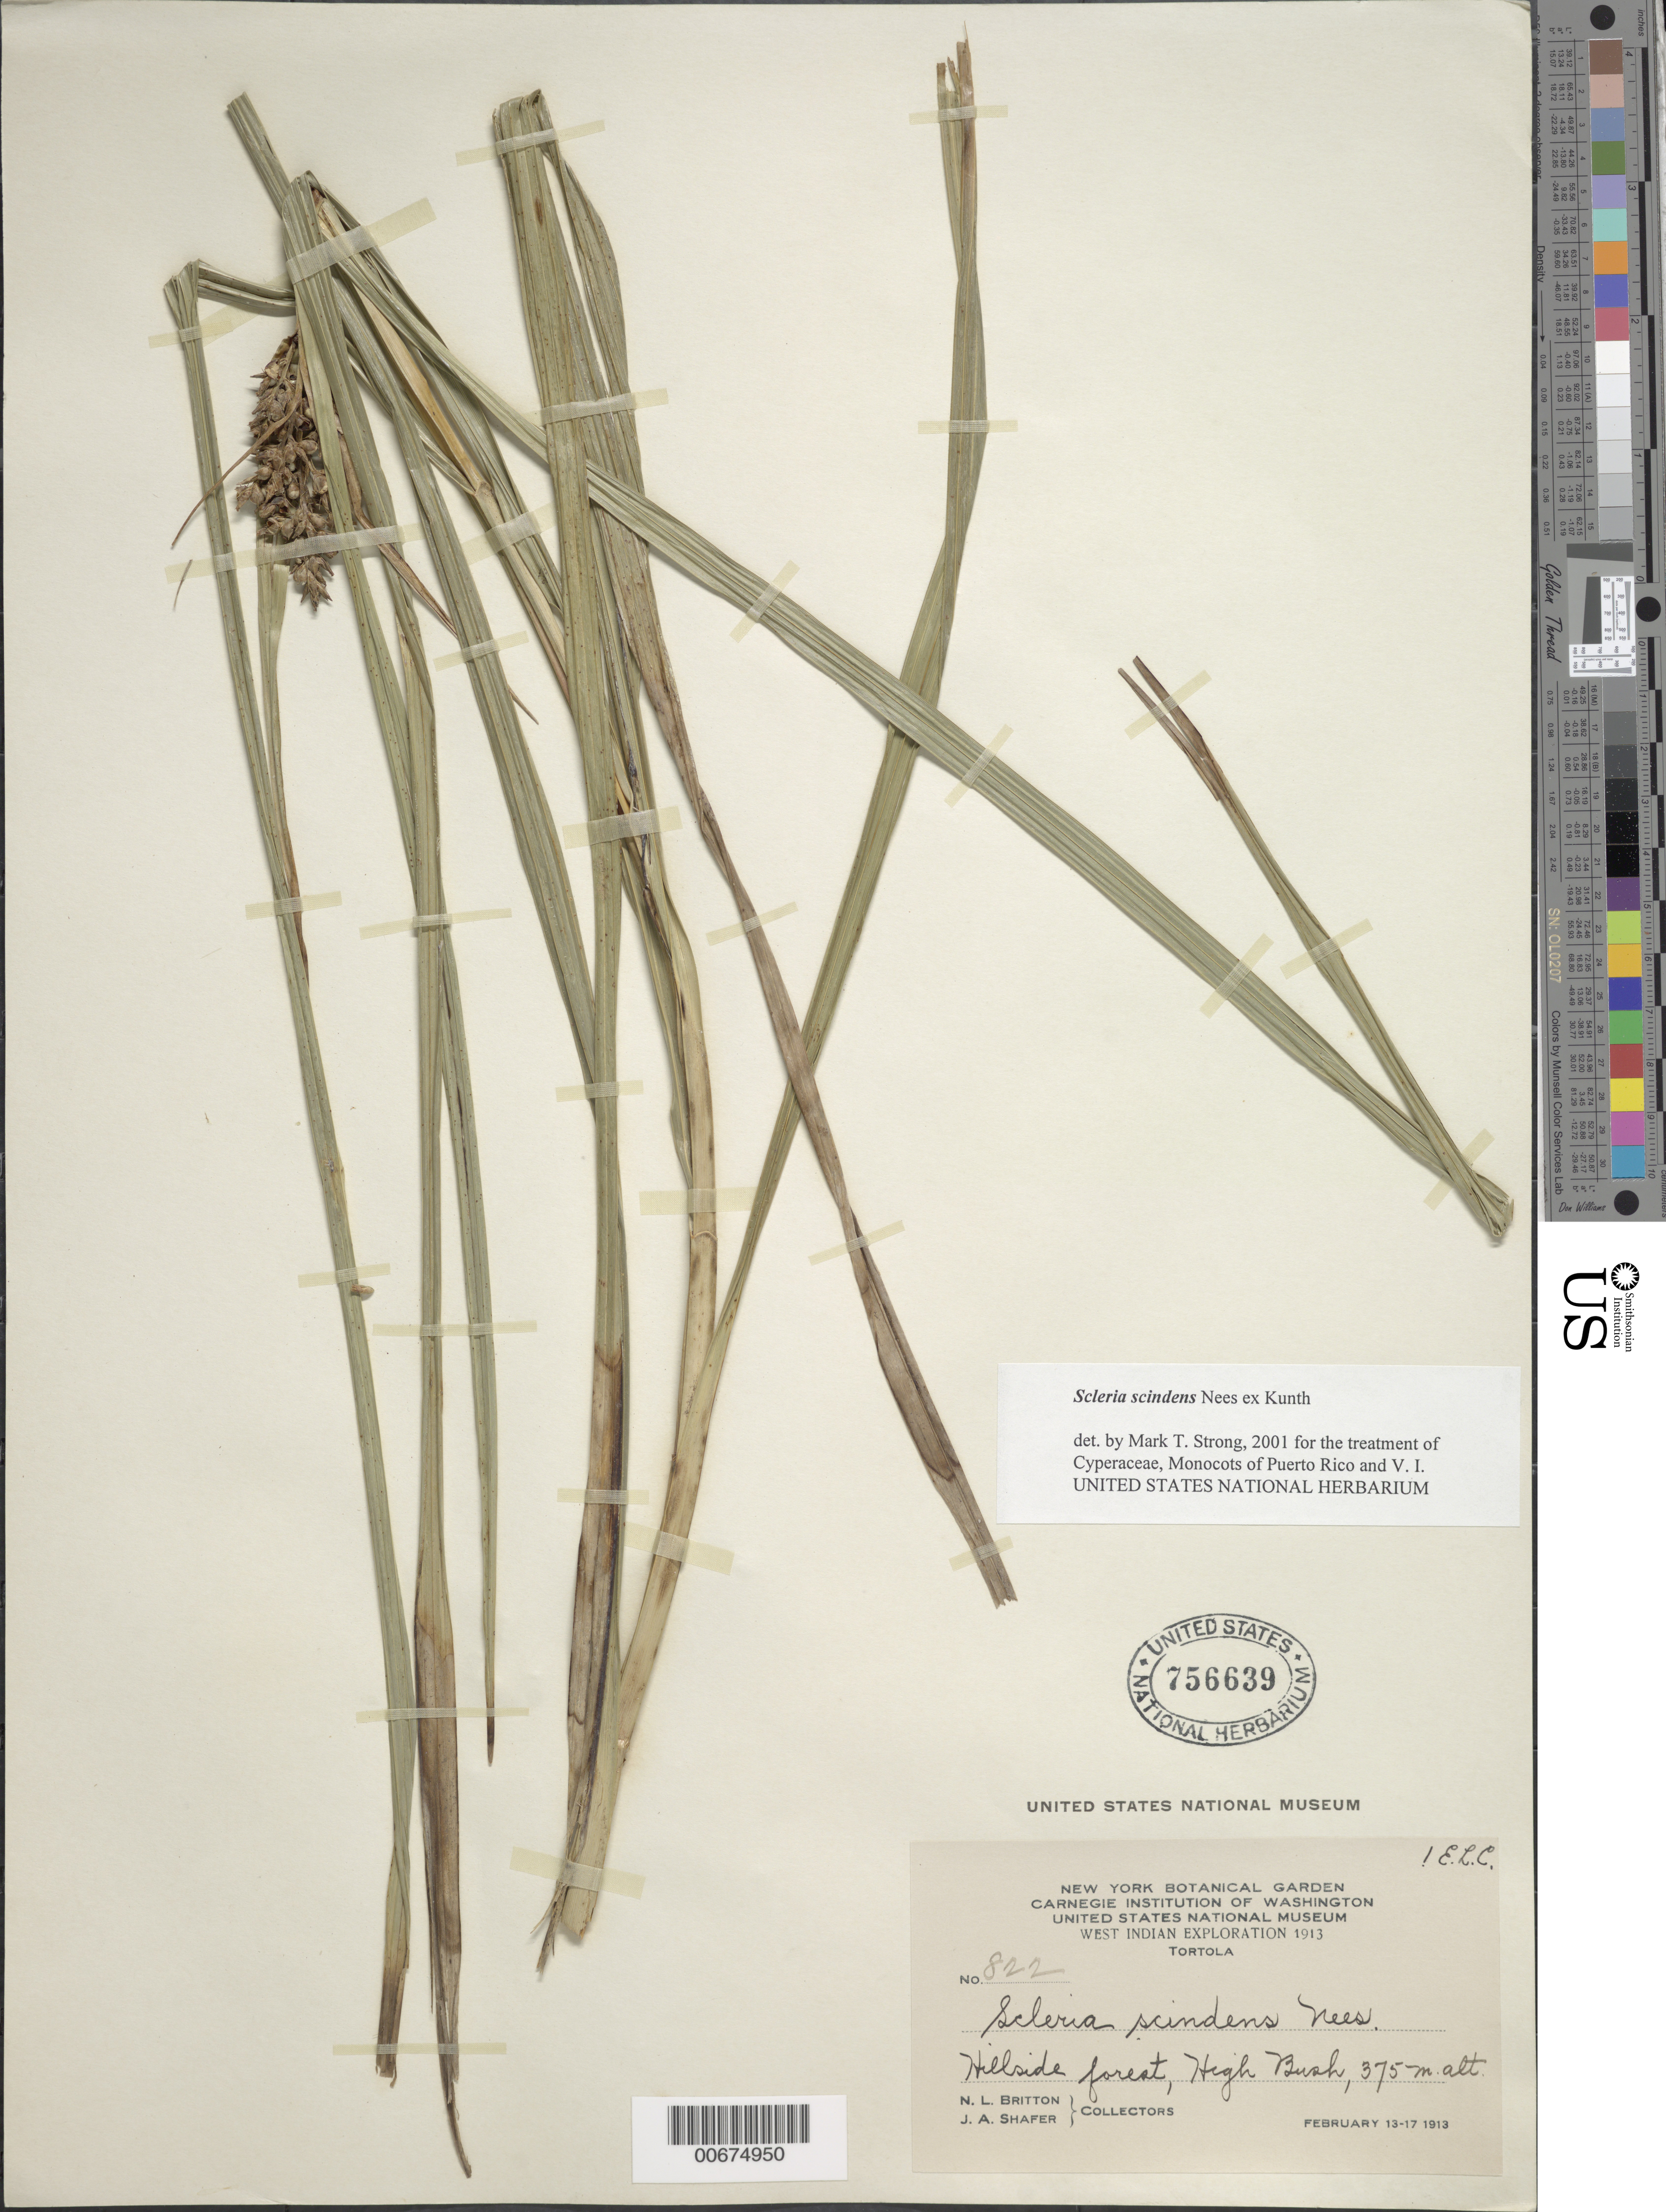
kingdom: Plantae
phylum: Tracheophyta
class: Liliopsida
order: Poales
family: Cyperaceae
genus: Scleria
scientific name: Scleria chlorantha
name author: Boeckeler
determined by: Strong, Mark T., (BOT), Smithsonian Institution - National Museum of Natural History (UNITED STATES)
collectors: N. Britton & J. A. Shafer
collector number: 822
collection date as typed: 13 Feb 1913 to 17 Feb 1913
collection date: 1913-02-13/1913-02-17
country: British Virgin Islands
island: Tortola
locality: High Bush.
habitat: hillside forest.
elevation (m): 375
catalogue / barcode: US 756639